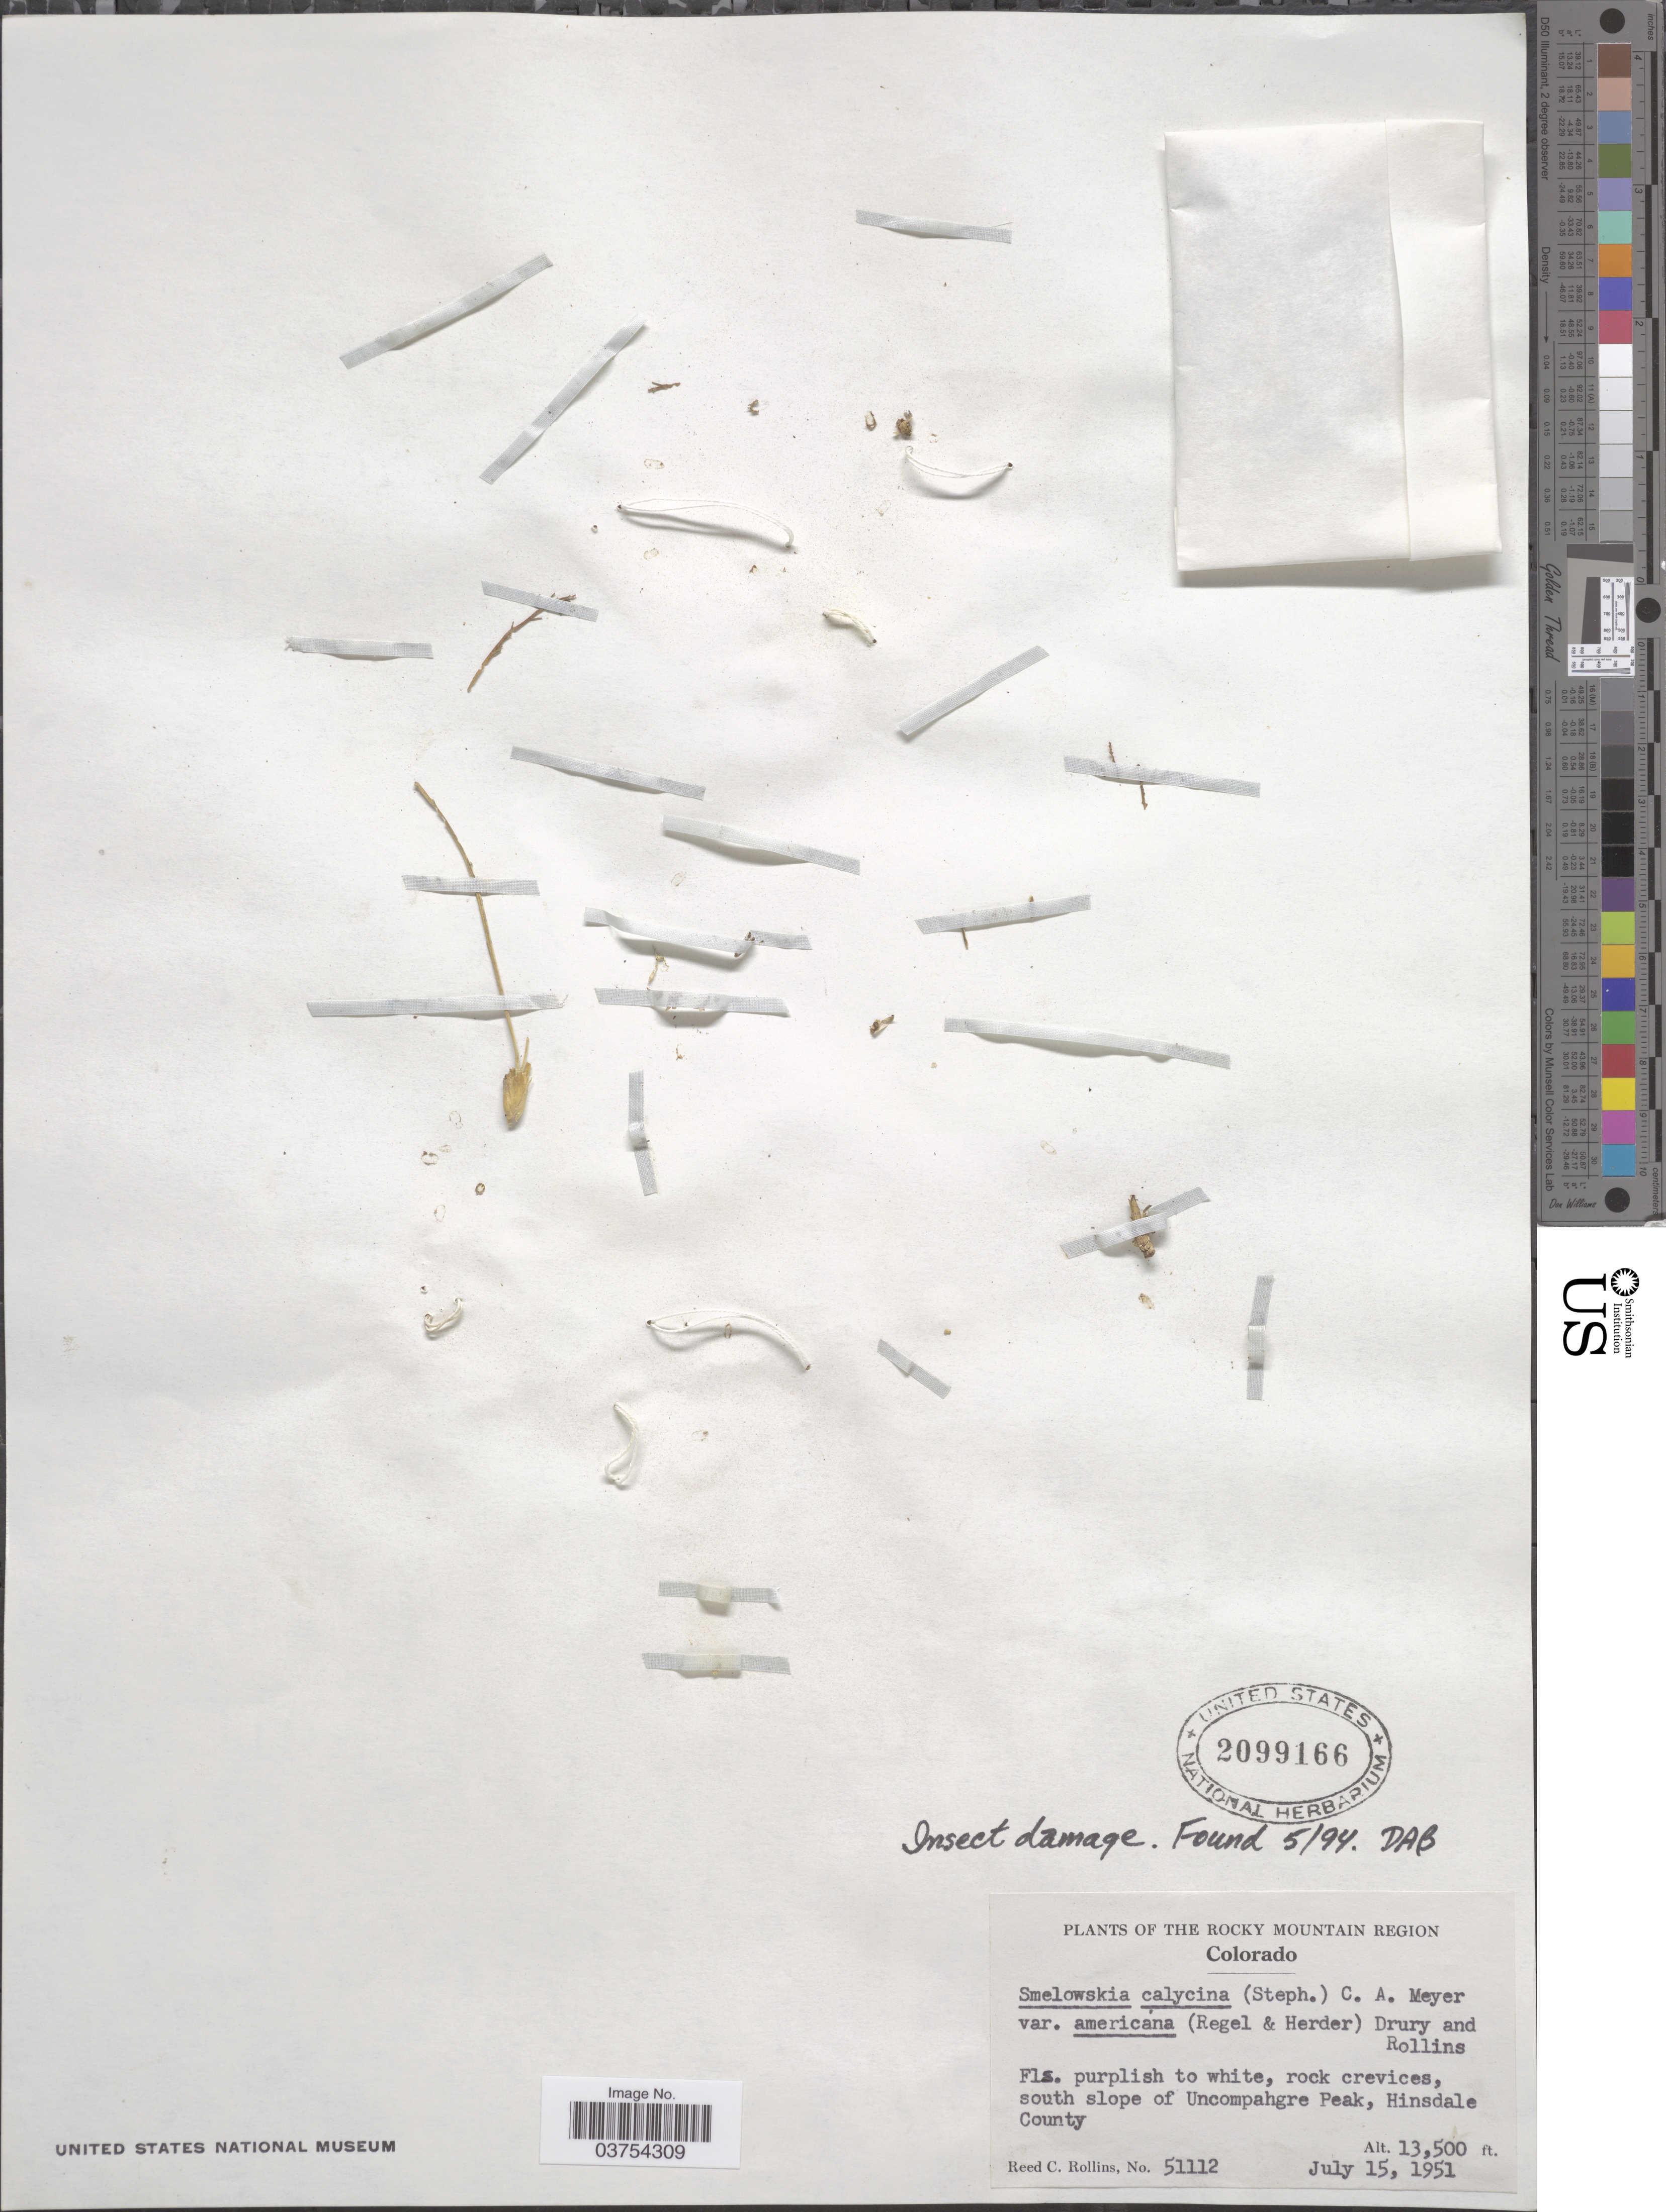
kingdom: Plantae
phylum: Tracheophyta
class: Magnoliopsida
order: Brassicales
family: Brassicaceae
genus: Smelowskia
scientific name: Smelowskia calycina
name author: (Stephan) C.A. Mey.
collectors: R. C. Rollins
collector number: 51112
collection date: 1951-07-15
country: United States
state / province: Colorado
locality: The Rocky Mountain Region. South slope of Uncompahgre Peak, Hinsdale County.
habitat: rock crevices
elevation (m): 4115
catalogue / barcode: US 2099166